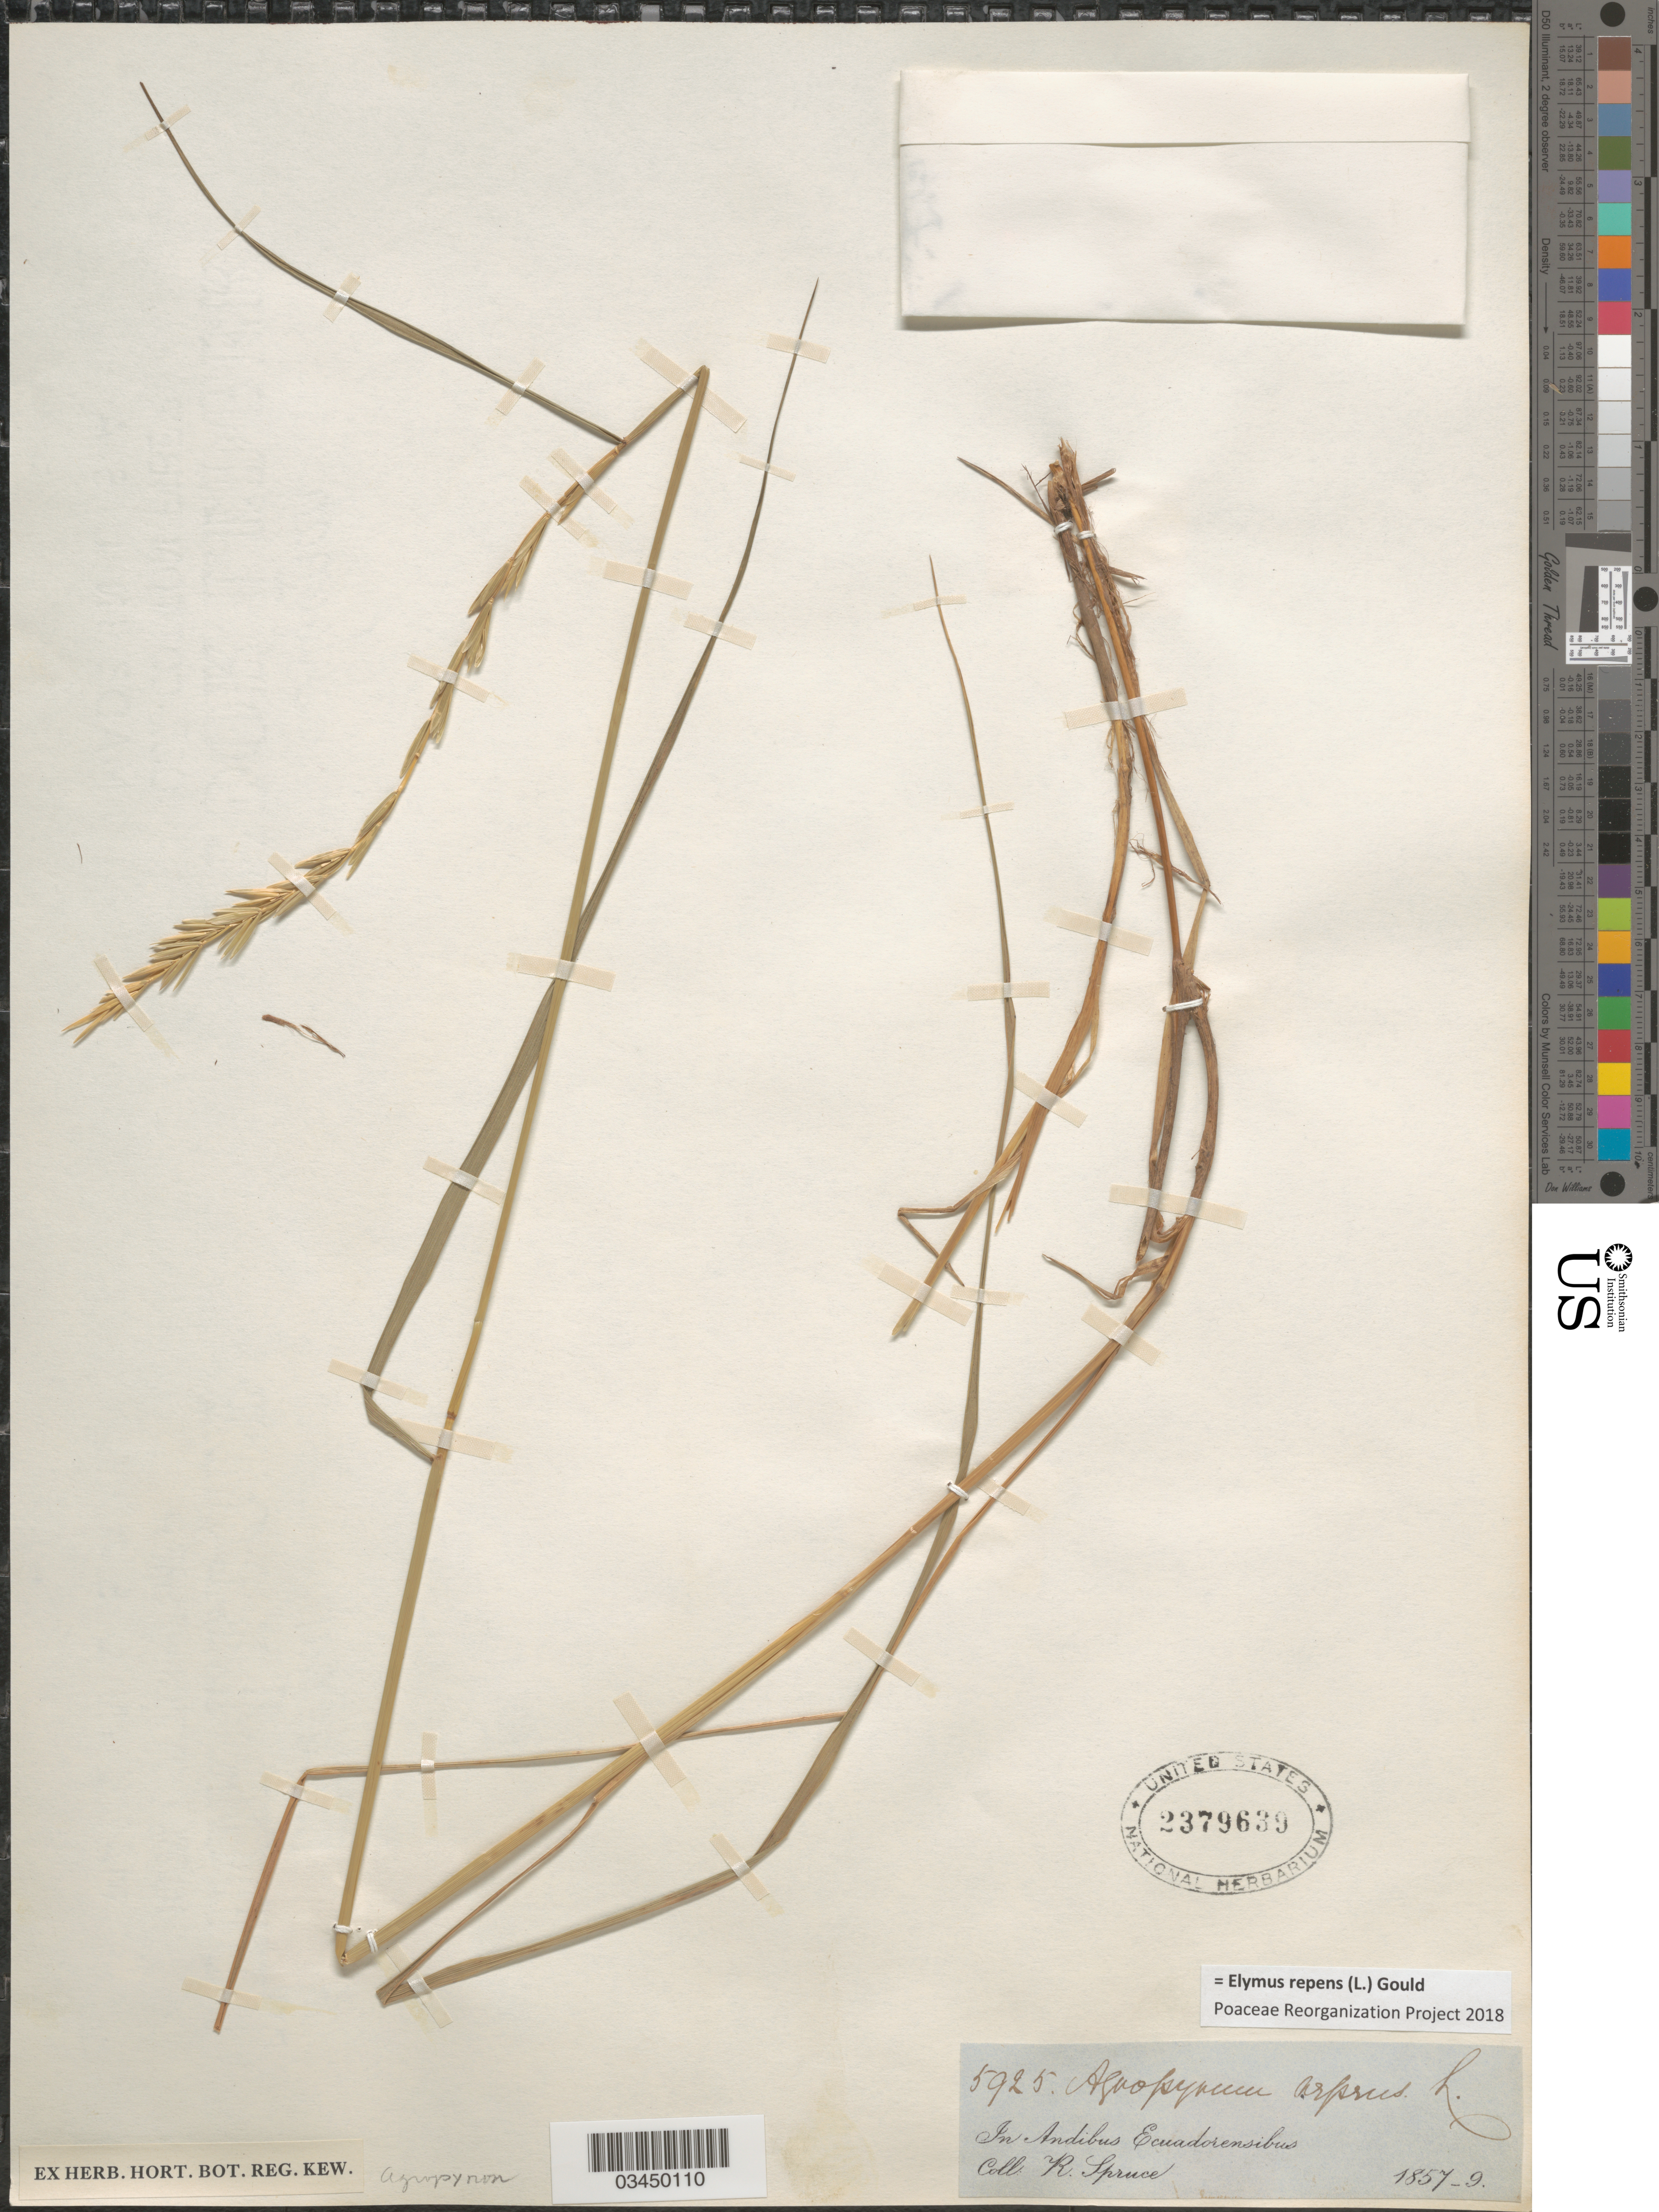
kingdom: Plantae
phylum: Tracheophyta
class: Liliopsida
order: Poales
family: Poaceae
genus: Elymus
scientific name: Elymus repens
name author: (L.) Gould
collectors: R. Spruce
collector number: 5925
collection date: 1857/1859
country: Ecuador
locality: In Andibus Ecuadorensibus.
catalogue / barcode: US 2379639